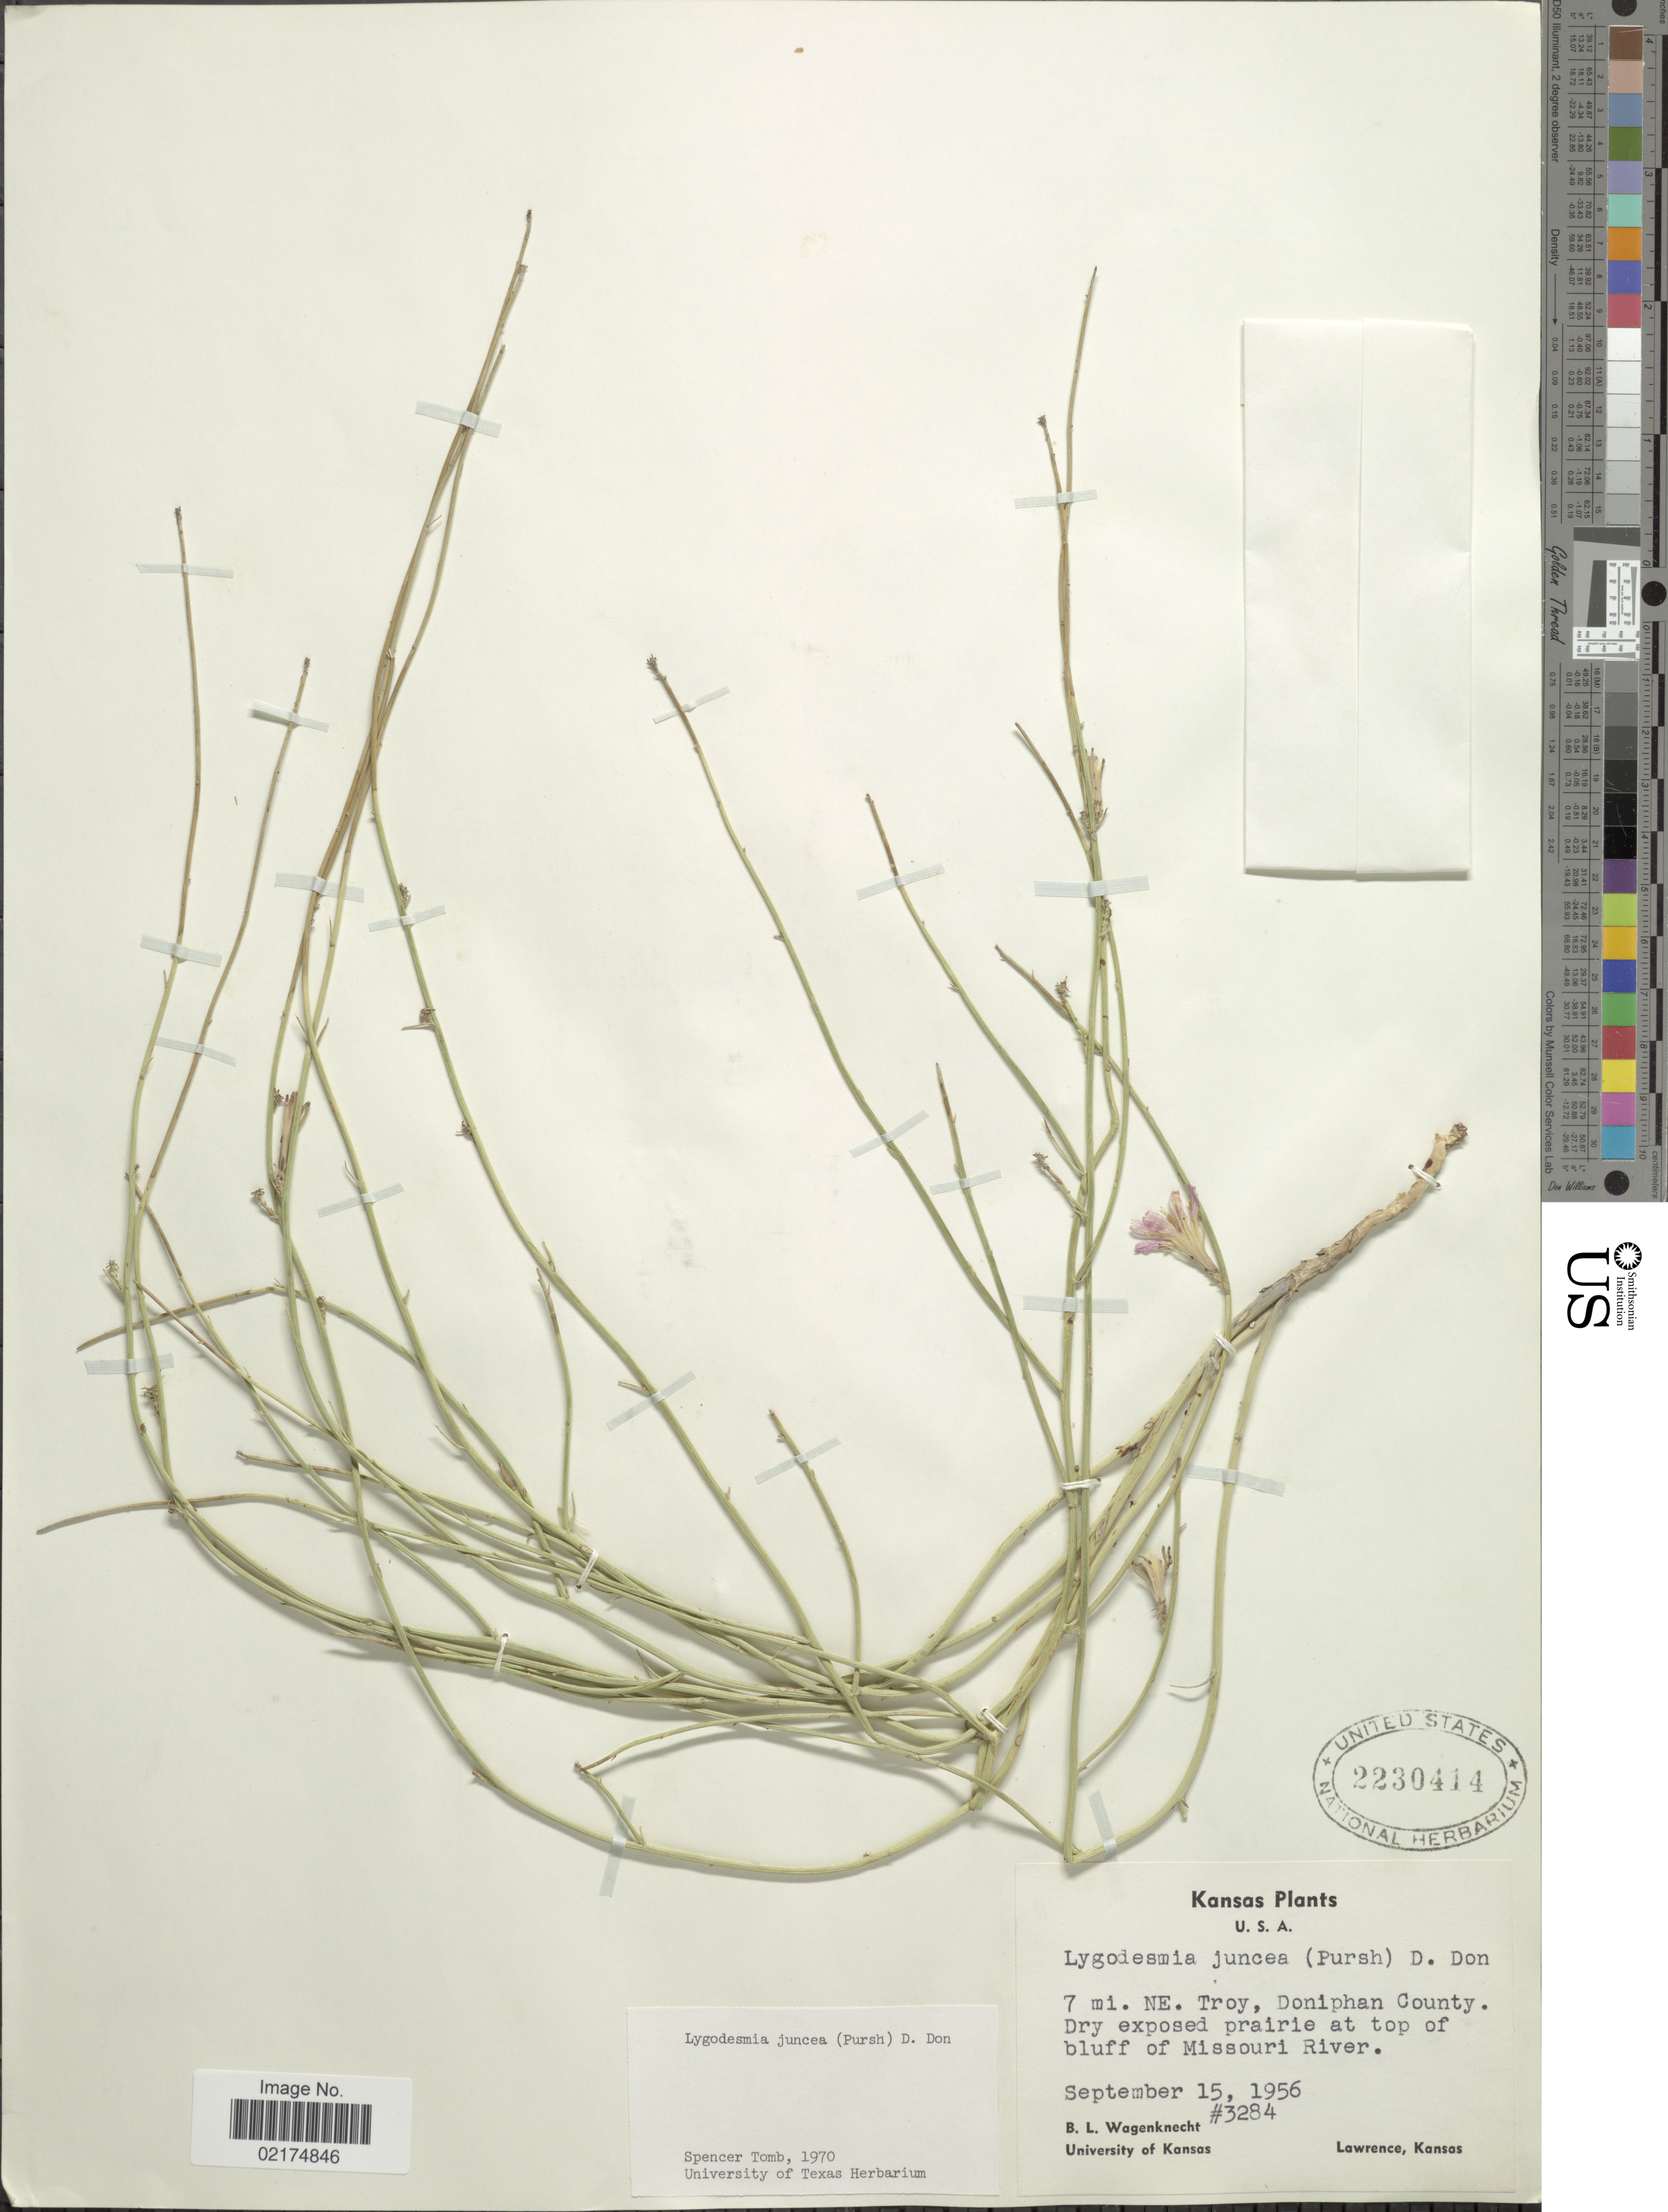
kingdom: Plantae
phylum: Tracheophyta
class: Magnoliopsida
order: Asterales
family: Asteraceae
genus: Lygodesmia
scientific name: Lygodesmia juncea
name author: D. Don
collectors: B. Wagenknecht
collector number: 3284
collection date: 1956-09-15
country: United States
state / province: Kansas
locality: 7 mi. NE. Troy, Doniphan County. Dry exposed prairie at top of bluff of Missouri River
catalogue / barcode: US 2230414